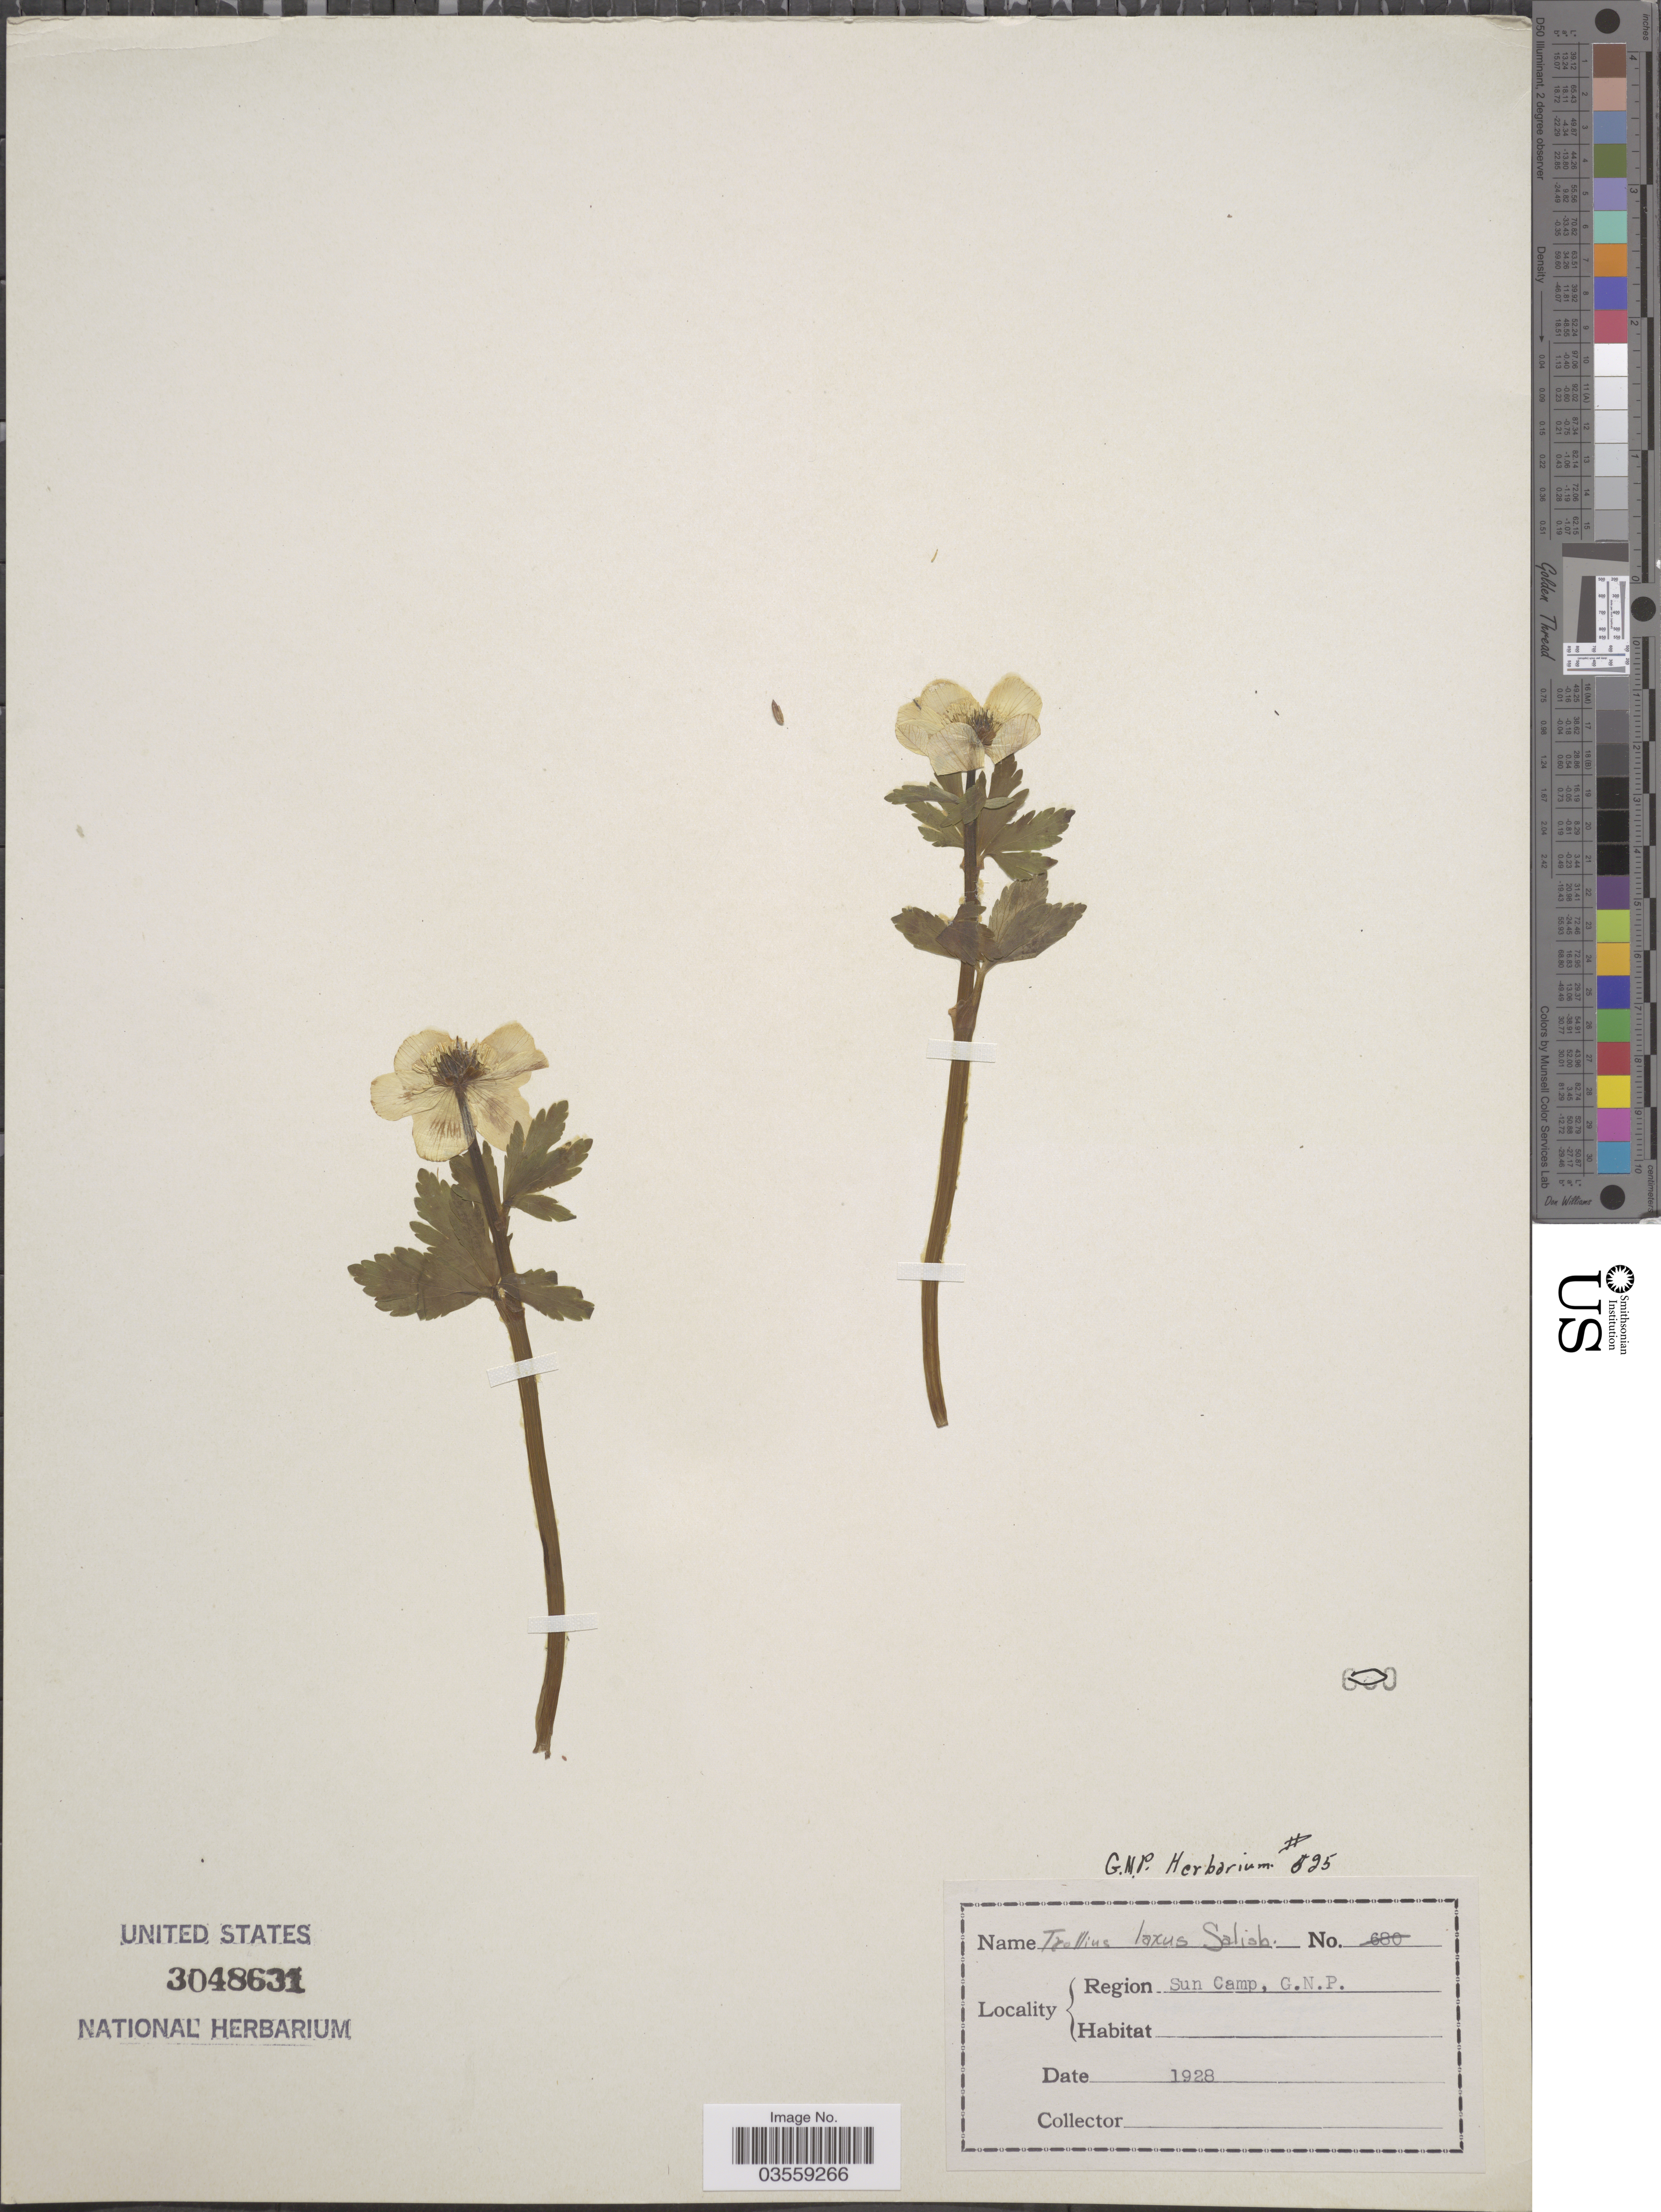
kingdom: Plantae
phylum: Tracheophyta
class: Magnoliopsida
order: Ranunculales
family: Ranunculaceae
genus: Trollius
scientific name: Trollius laxus var. laxus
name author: Salisb.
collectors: ex herb. G. N. P.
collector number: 525?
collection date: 1928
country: United States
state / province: Montana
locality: Region Sun Camp, G. N. P.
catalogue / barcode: US 3048631